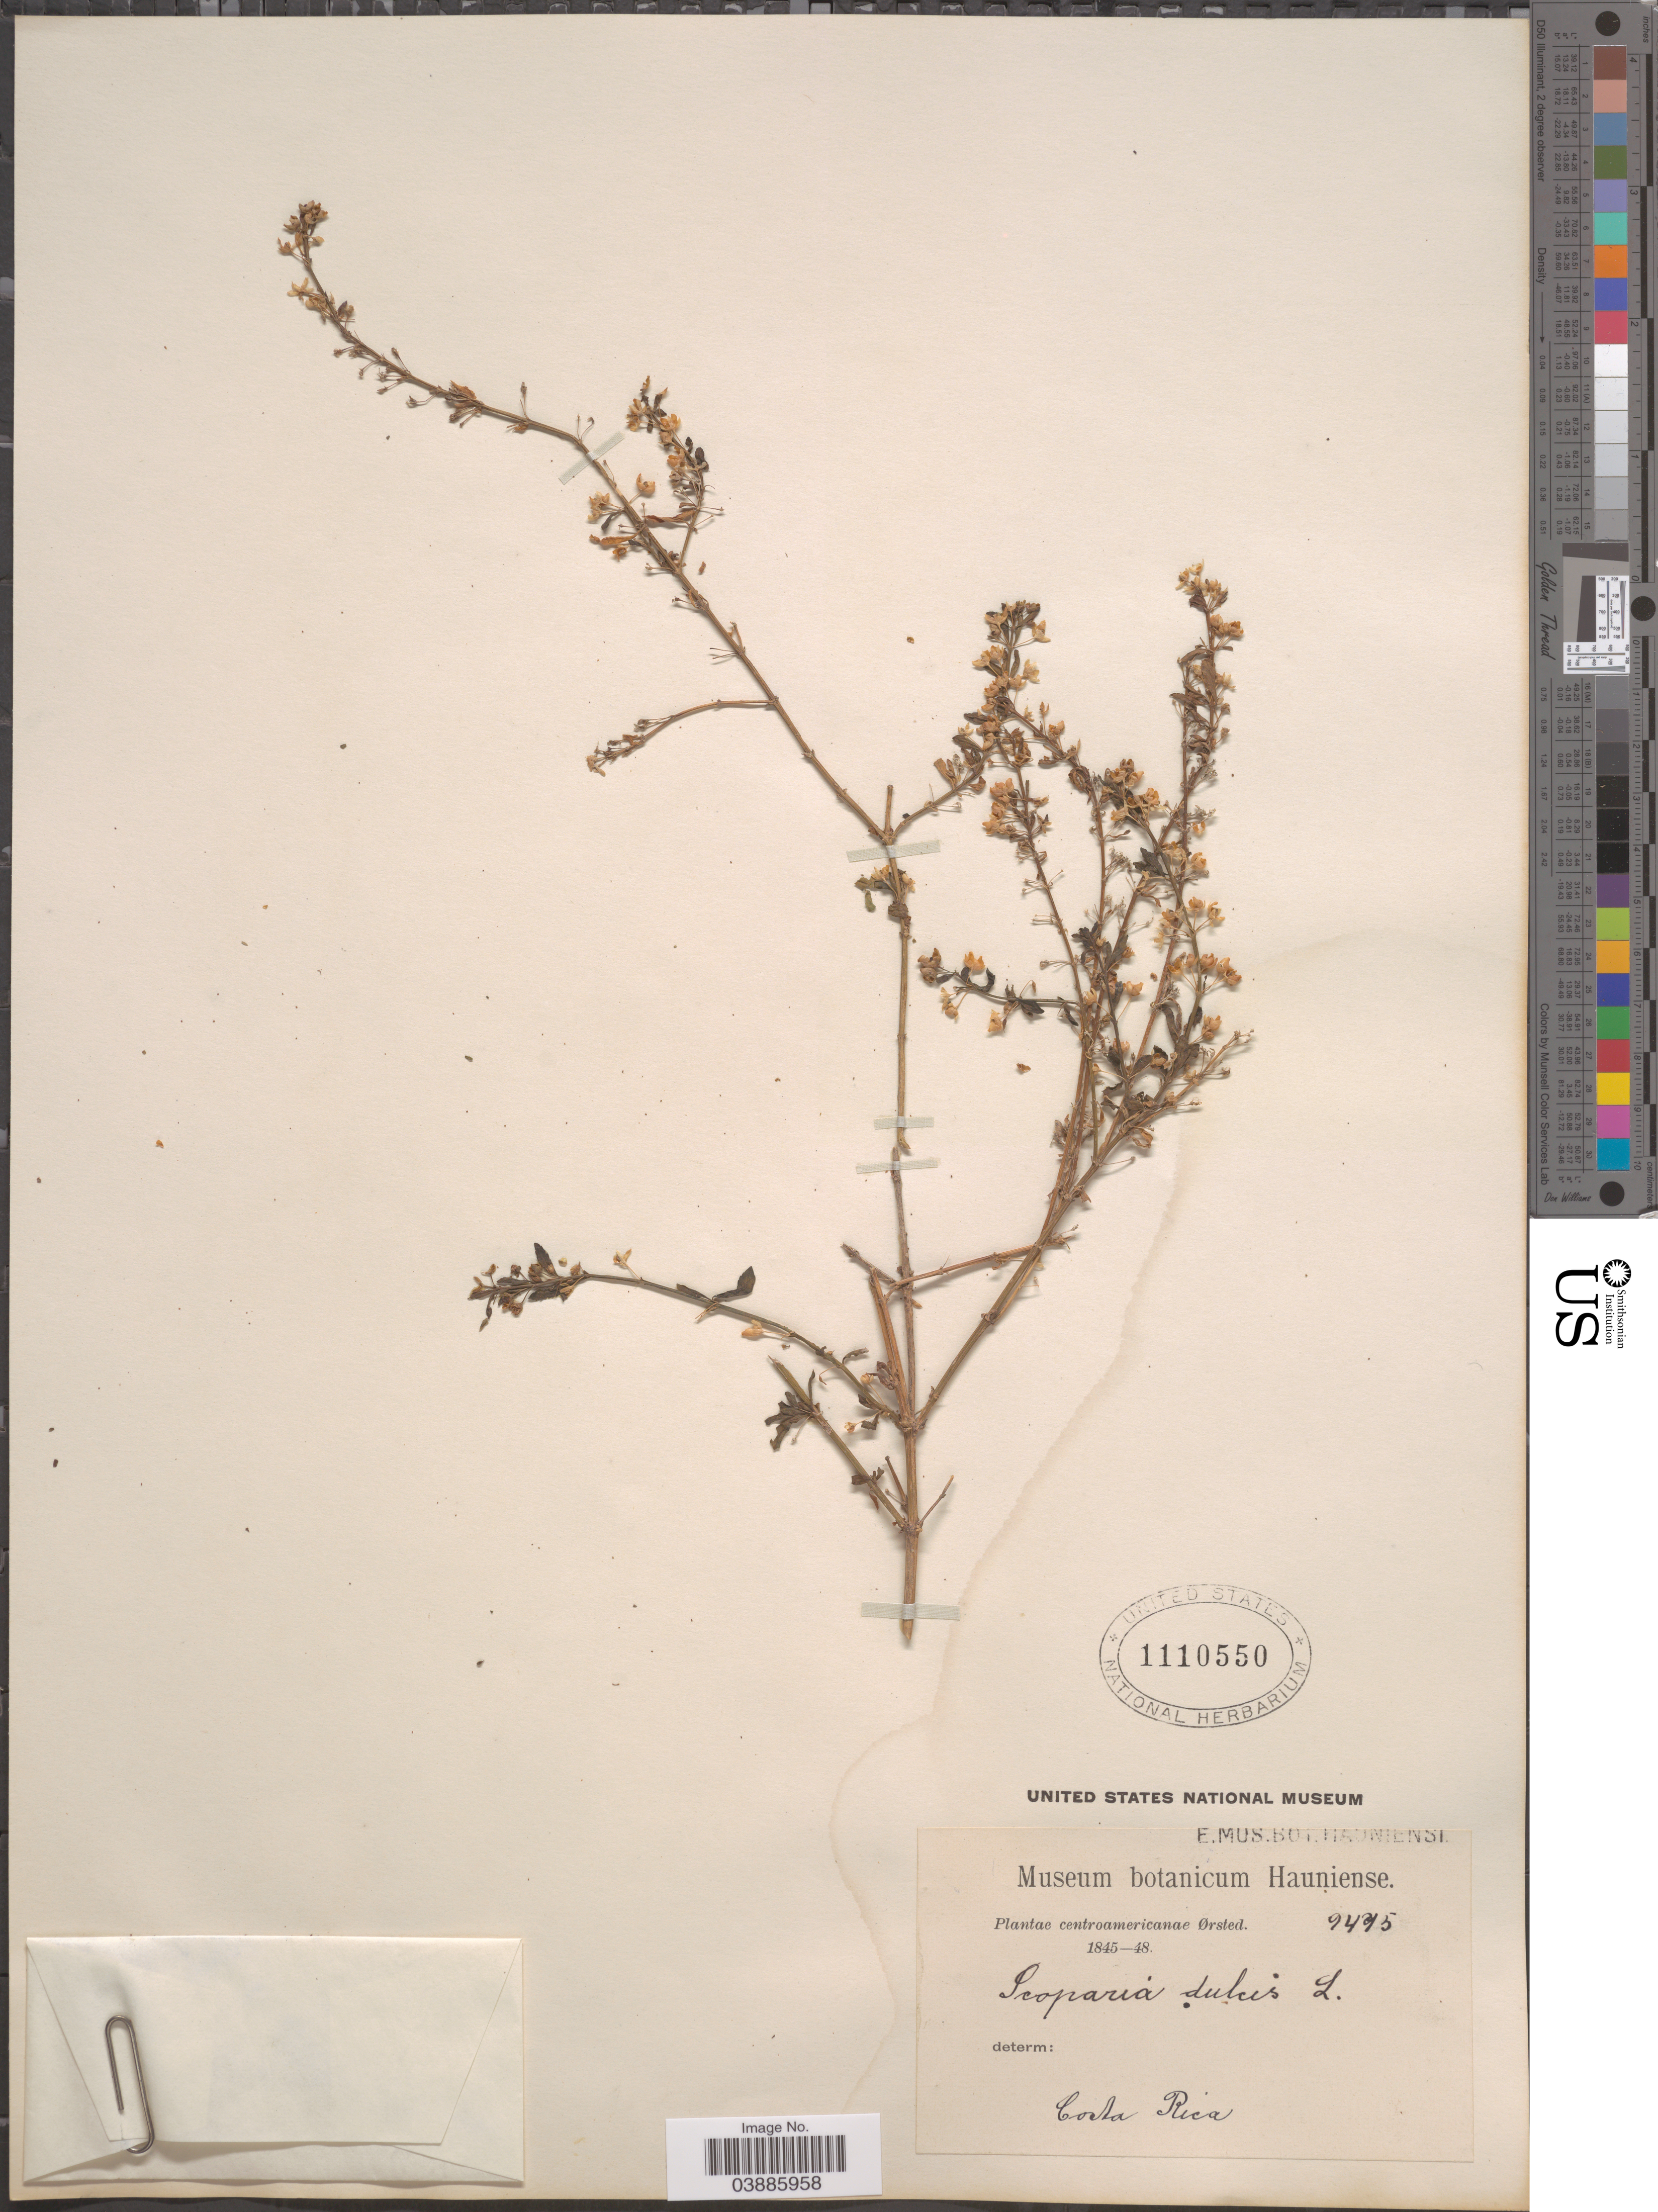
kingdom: Plantae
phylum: Tracheophyta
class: Magnoliopsida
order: Lamiales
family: Plantaginaceae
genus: Scoparia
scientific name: Scoparia dulcis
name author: L.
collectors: Ørsted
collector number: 9475*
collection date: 1845/1848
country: Costa Rica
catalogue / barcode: US 1110550